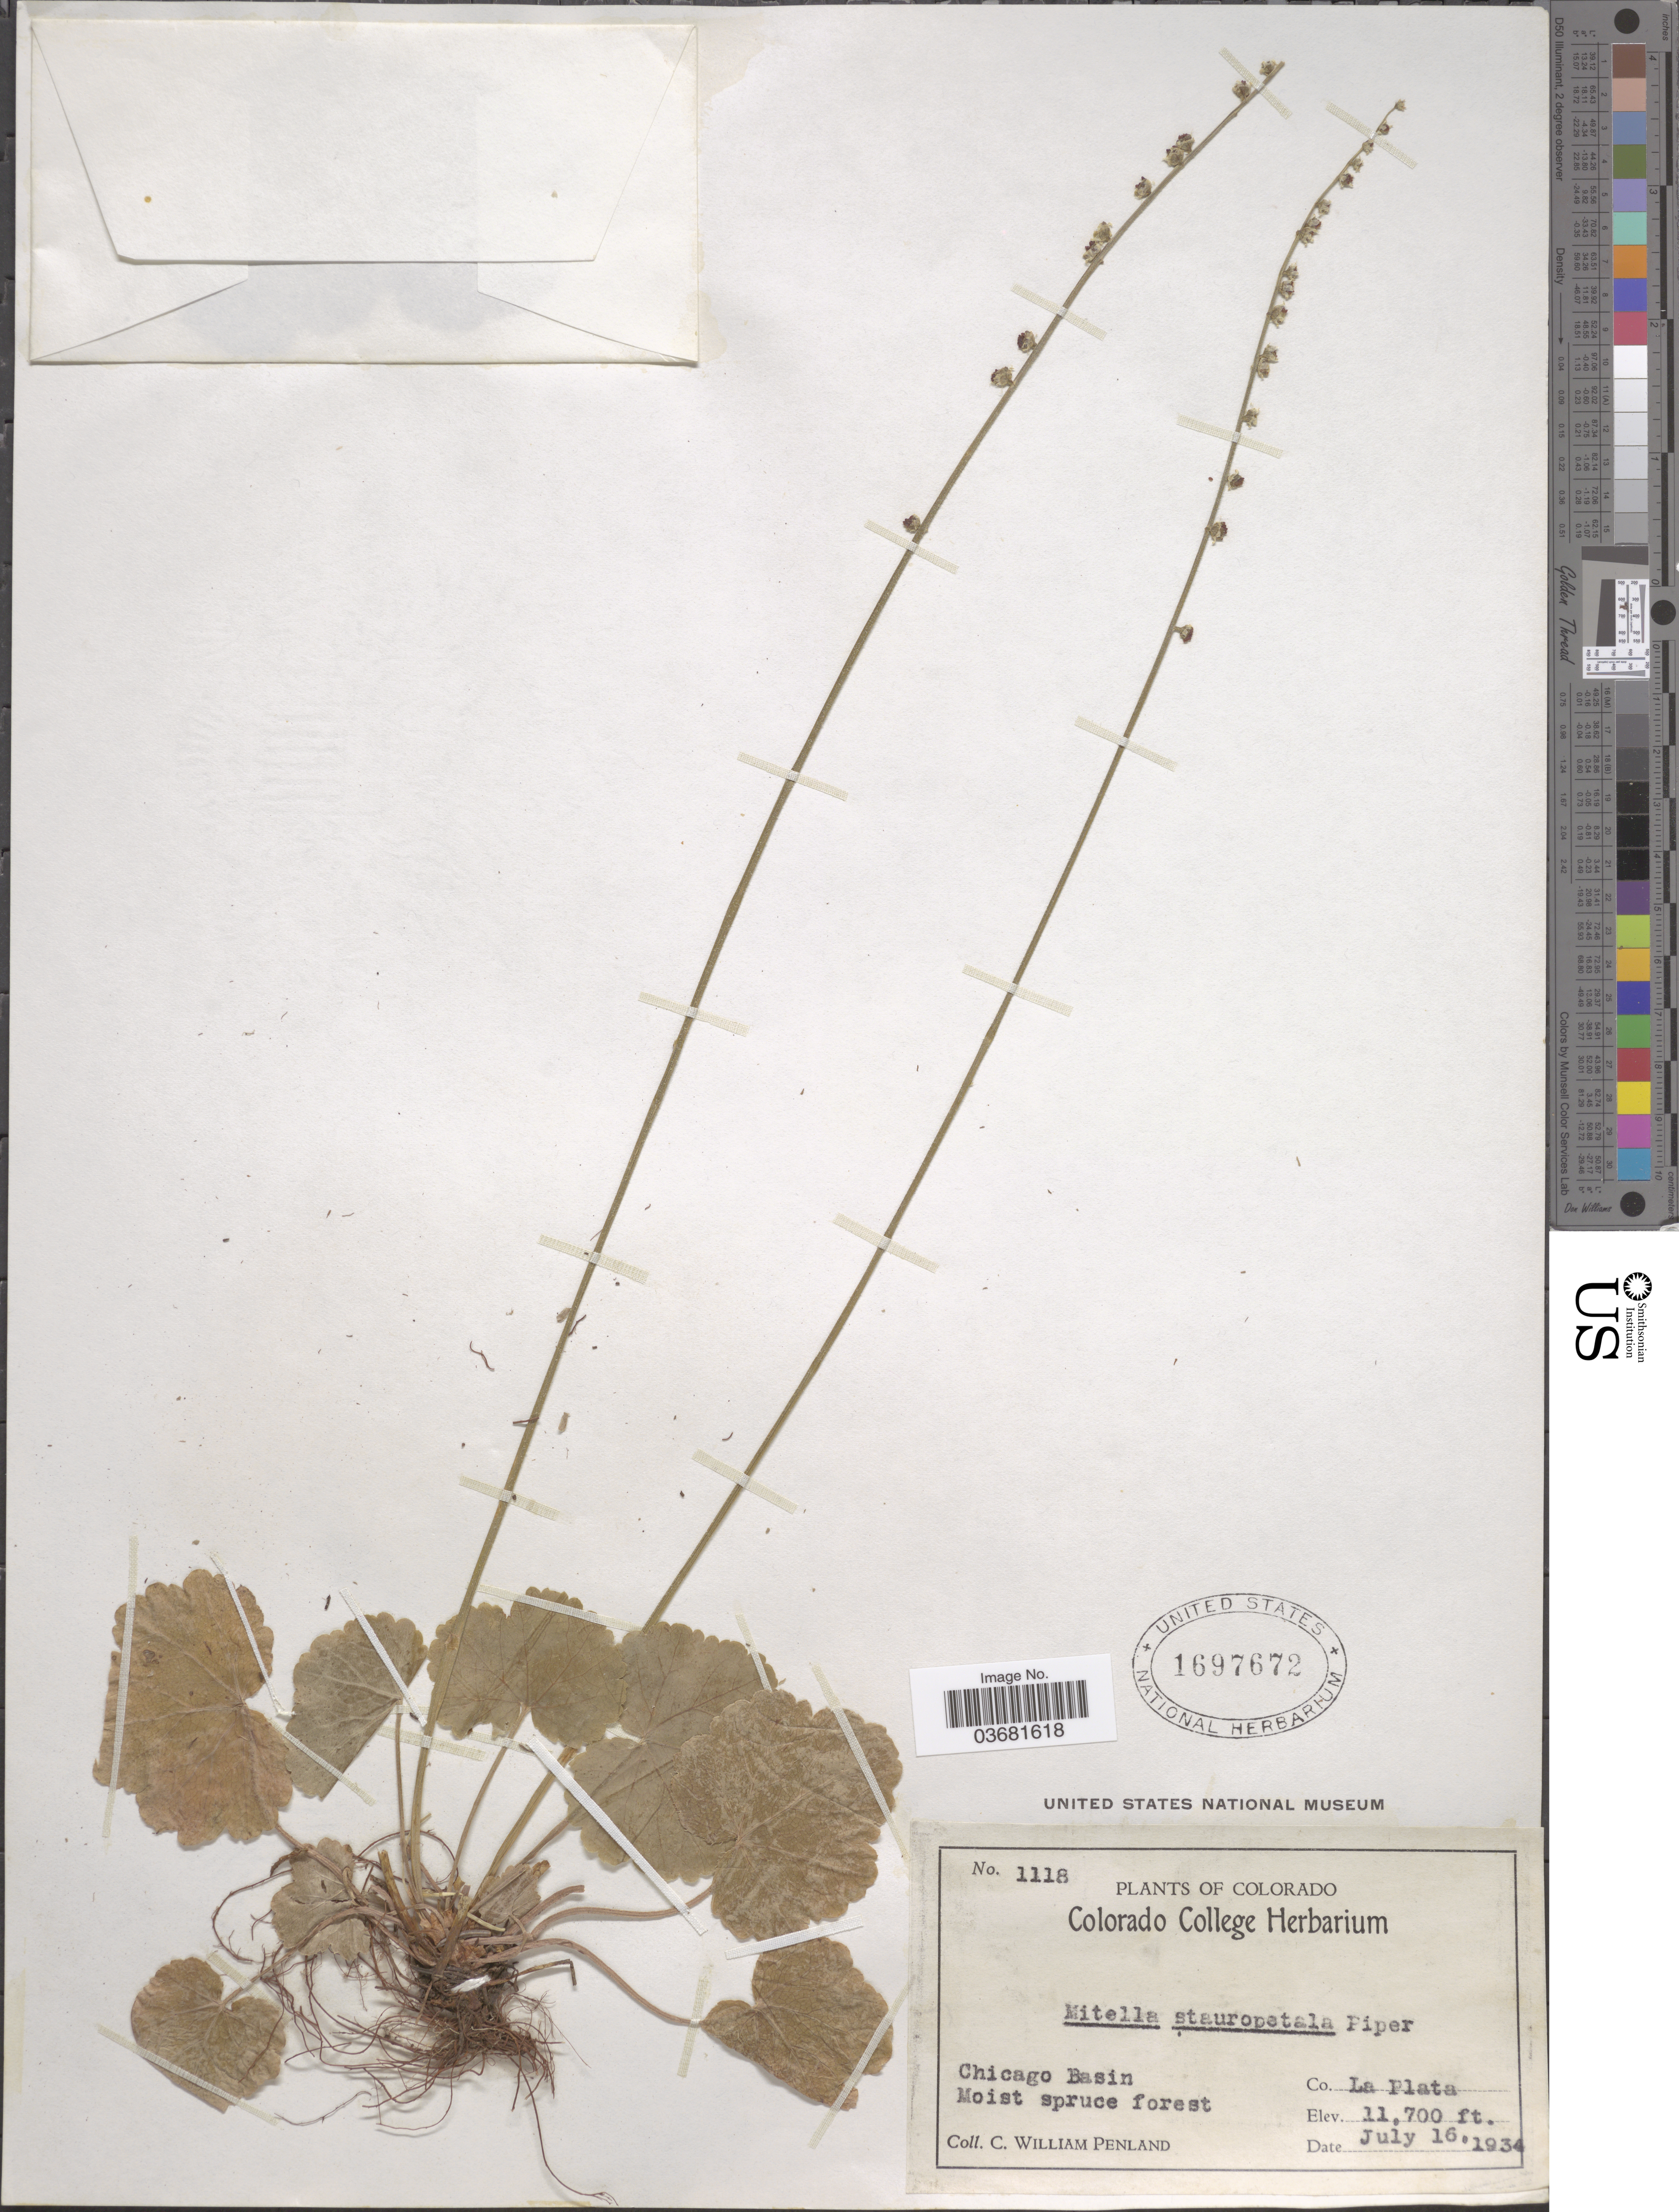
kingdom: Plantae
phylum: Tracheophyta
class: Magnoliopsida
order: Saxifragales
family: Saxifragaceae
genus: Mitella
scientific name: Mitella stauropetala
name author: Piper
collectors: C. W. Penland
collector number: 1118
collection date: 1934-07-16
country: United States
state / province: Colorado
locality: Chicago Basin. Co. La Plata.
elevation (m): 3566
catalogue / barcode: US 1697672